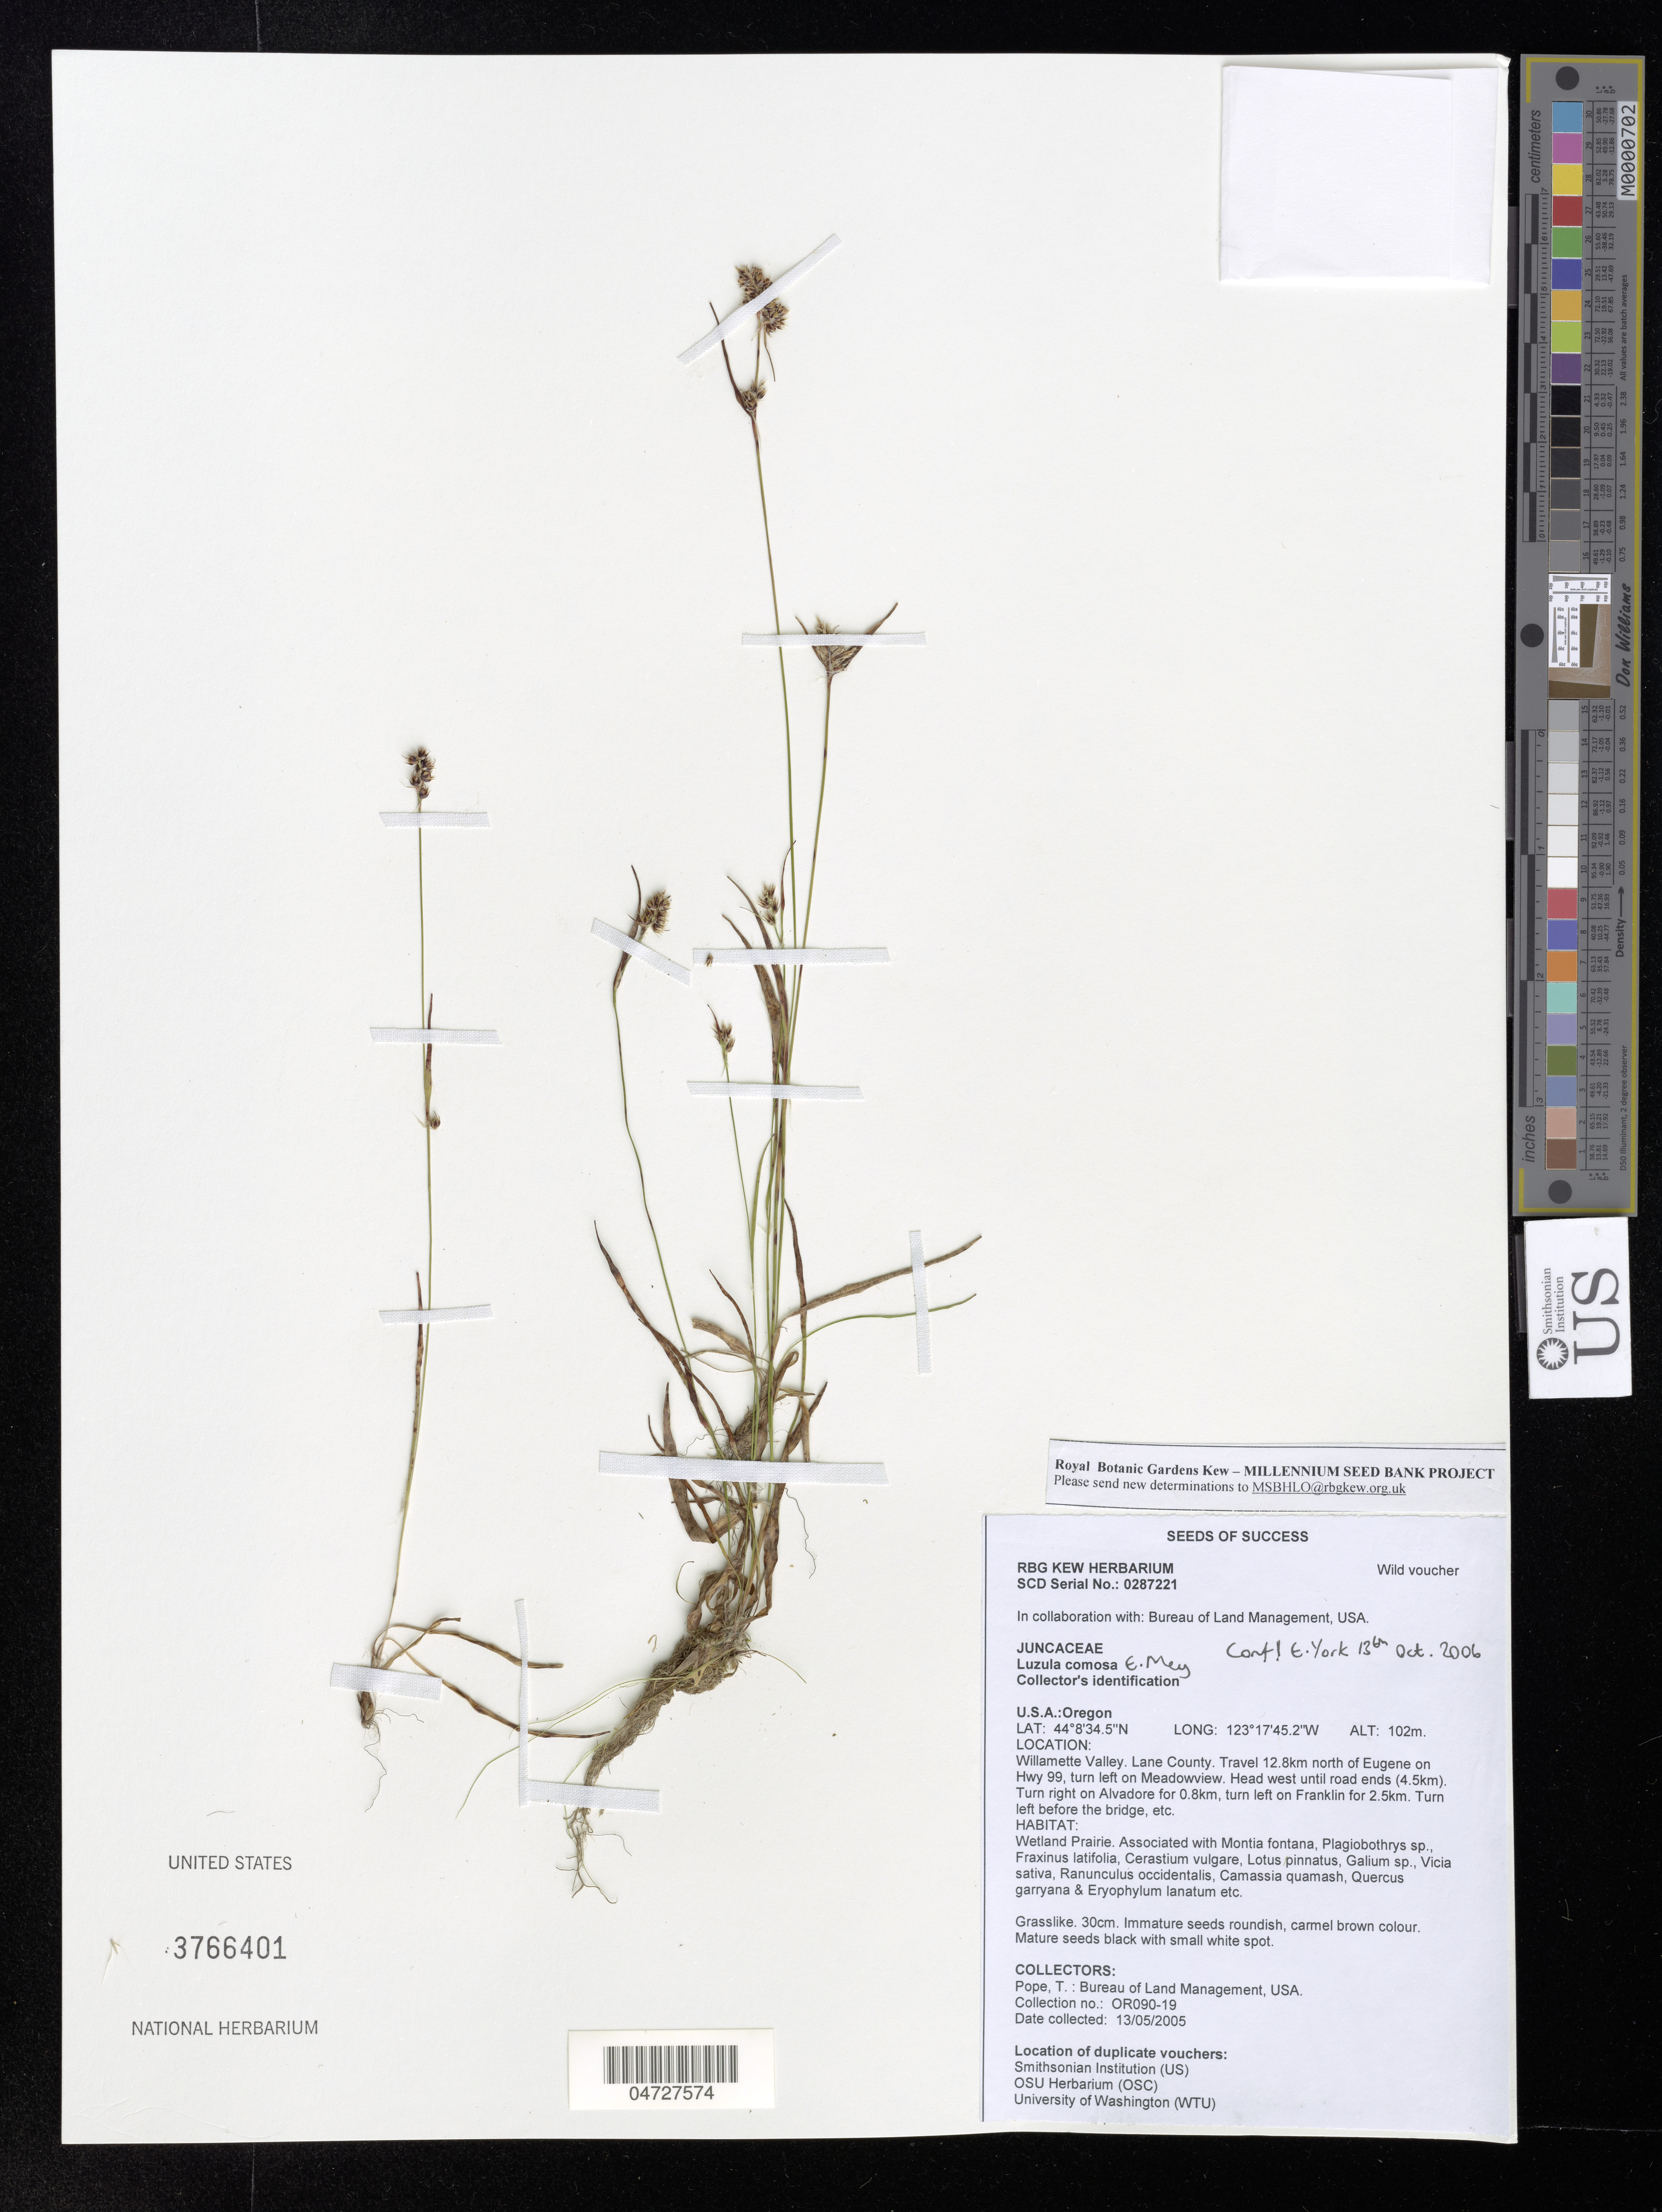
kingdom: Plantae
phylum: Tracheophyta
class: Liliopsida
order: Poales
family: Juncaceae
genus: Luzula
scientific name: Luzula comosa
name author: E. Mey.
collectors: T. Pope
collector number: OR090-19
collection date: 2005-05-13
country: United States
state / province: Oregon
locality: Willamette Valley. Lane County. Travel 12.8km north of Eugene on Hwy 99, turn left on Meadowview. Head west until road ends (4.5km). Turn right on Alvadore for 0.8km, turn left on Franklin for 2.5km. Turn left before the bridge, etc.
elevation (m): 102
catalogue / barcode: US 3766401